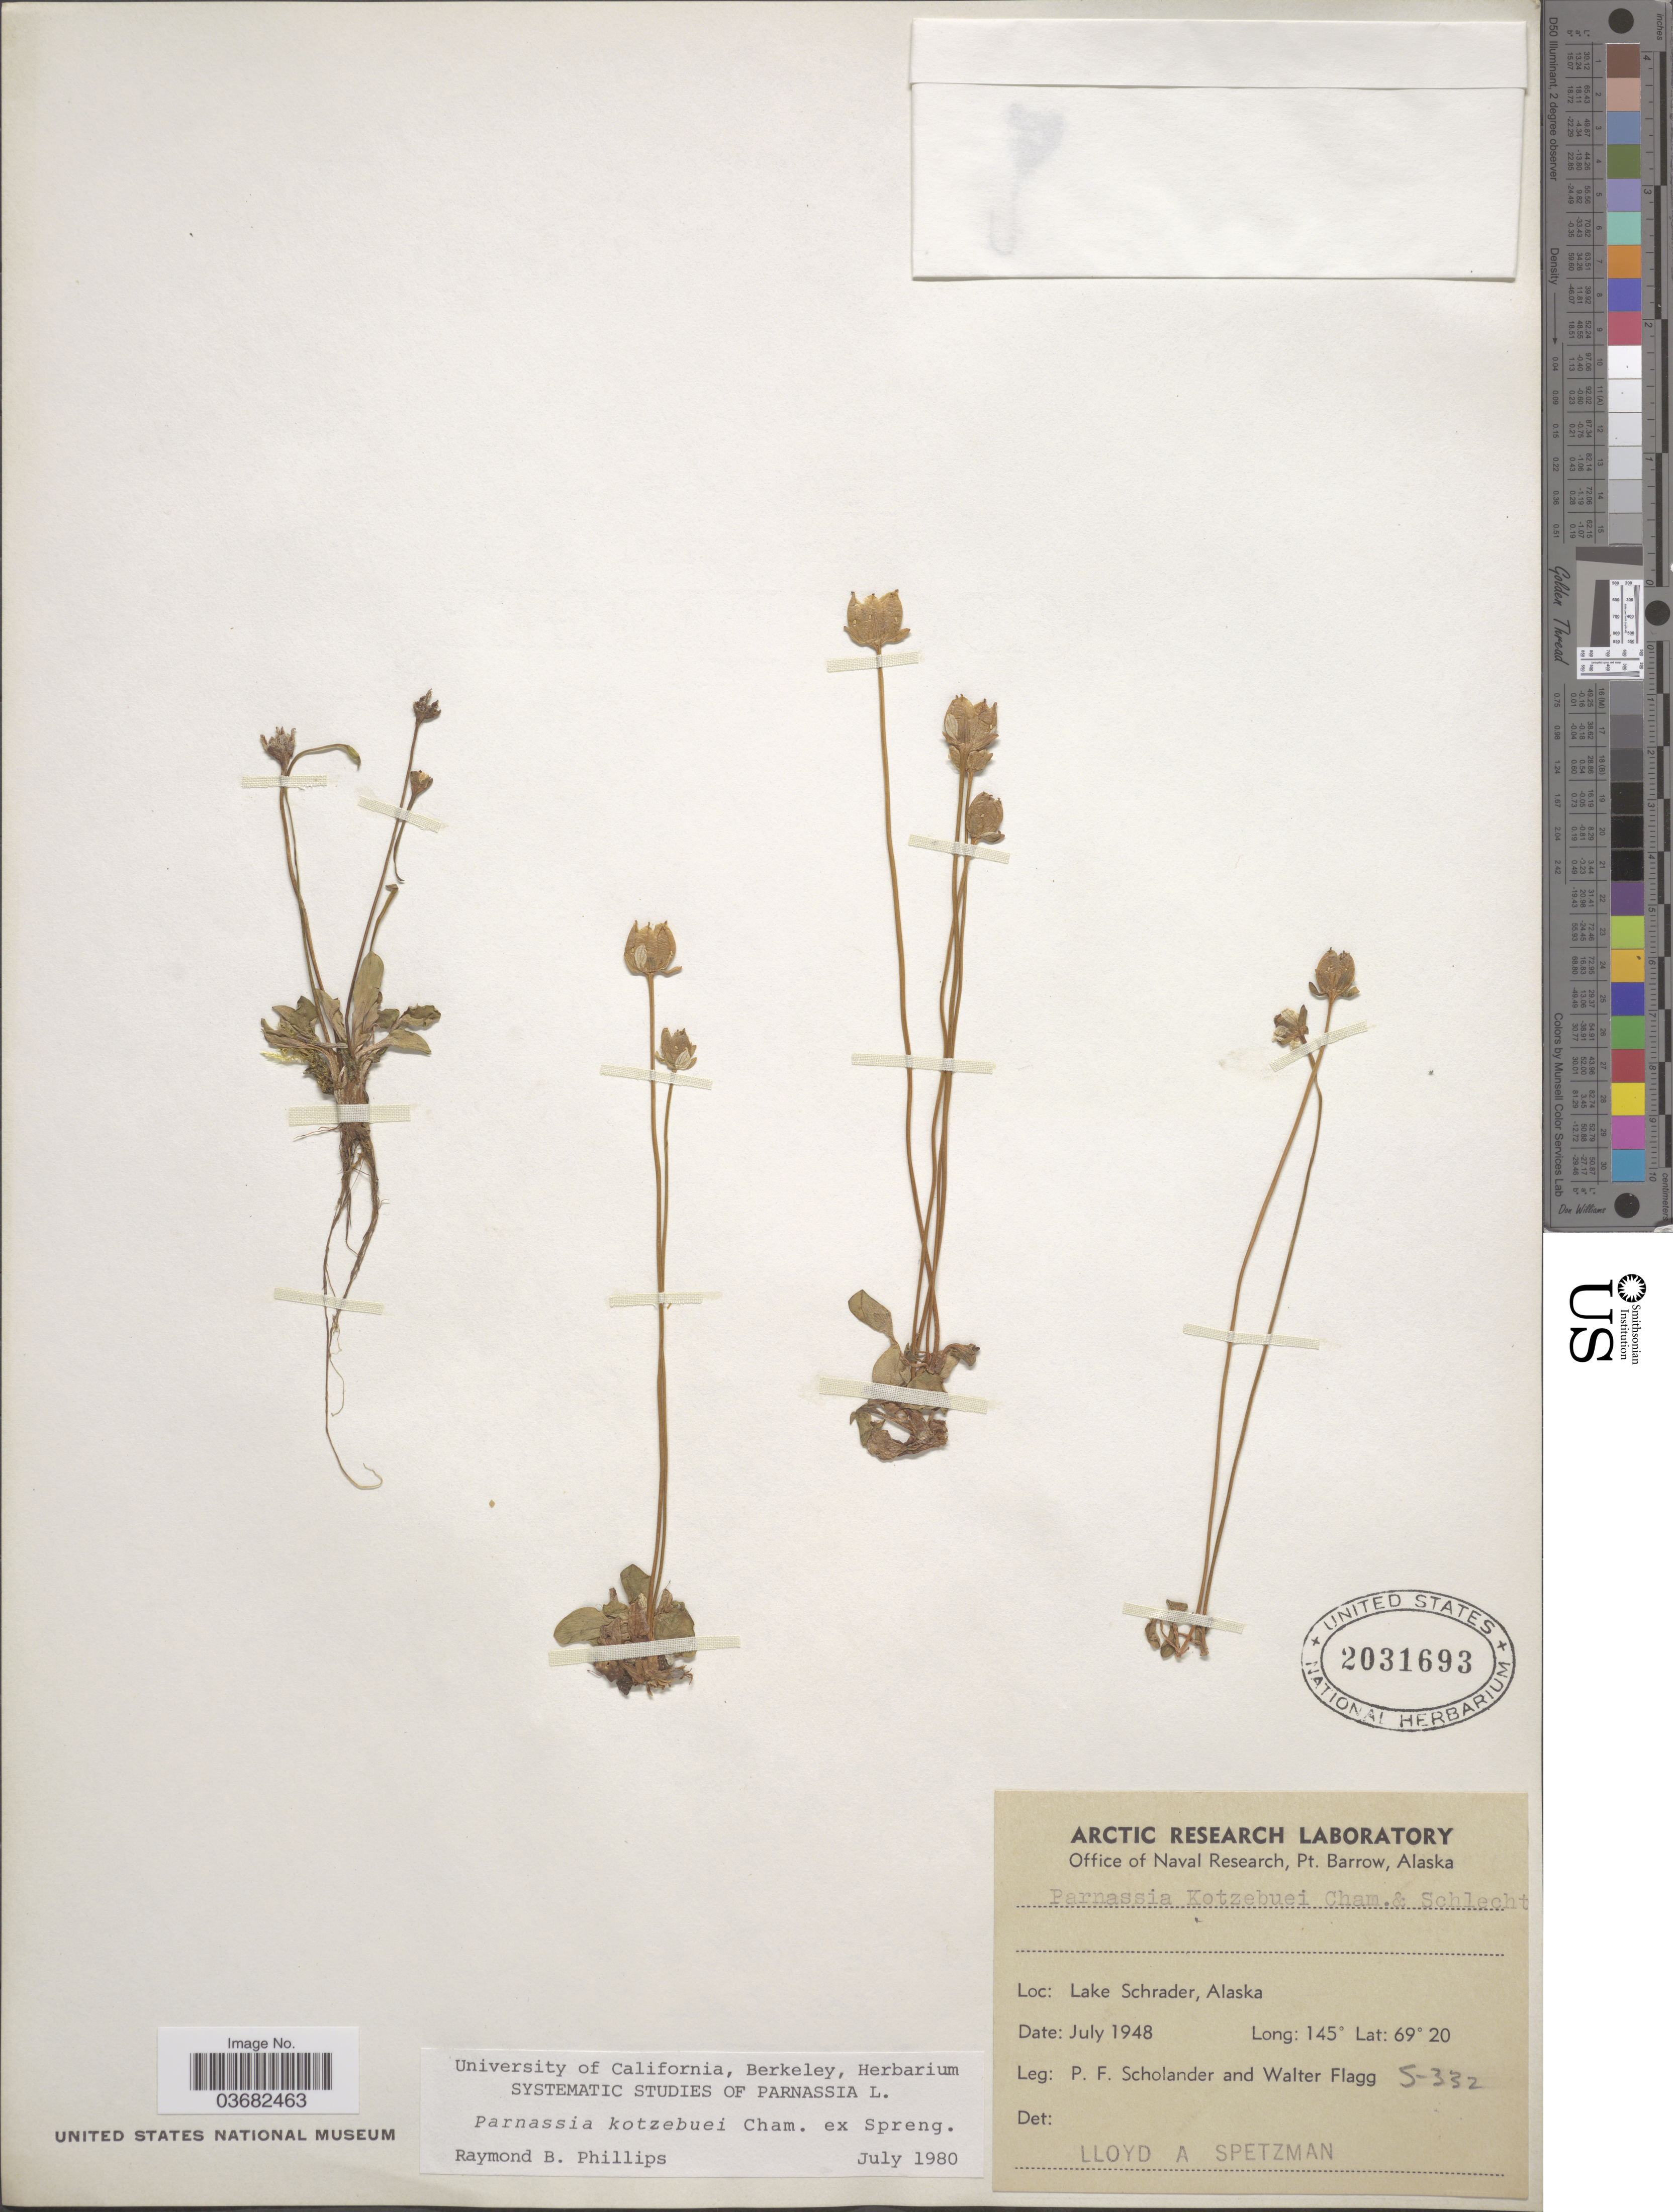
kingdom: Plantae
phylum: Tracheophyta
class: Magnoliopsida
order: Celastrales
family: Parnassiaceae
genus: Parnassia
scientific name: Parnassia kotzebuei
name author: Cham. ex Spreng.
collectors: P. Scholander & W. Flagg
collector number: S-332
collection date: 1948-07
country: United States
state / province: Alaska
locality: Lake Schrader.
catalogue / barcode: US 2031693